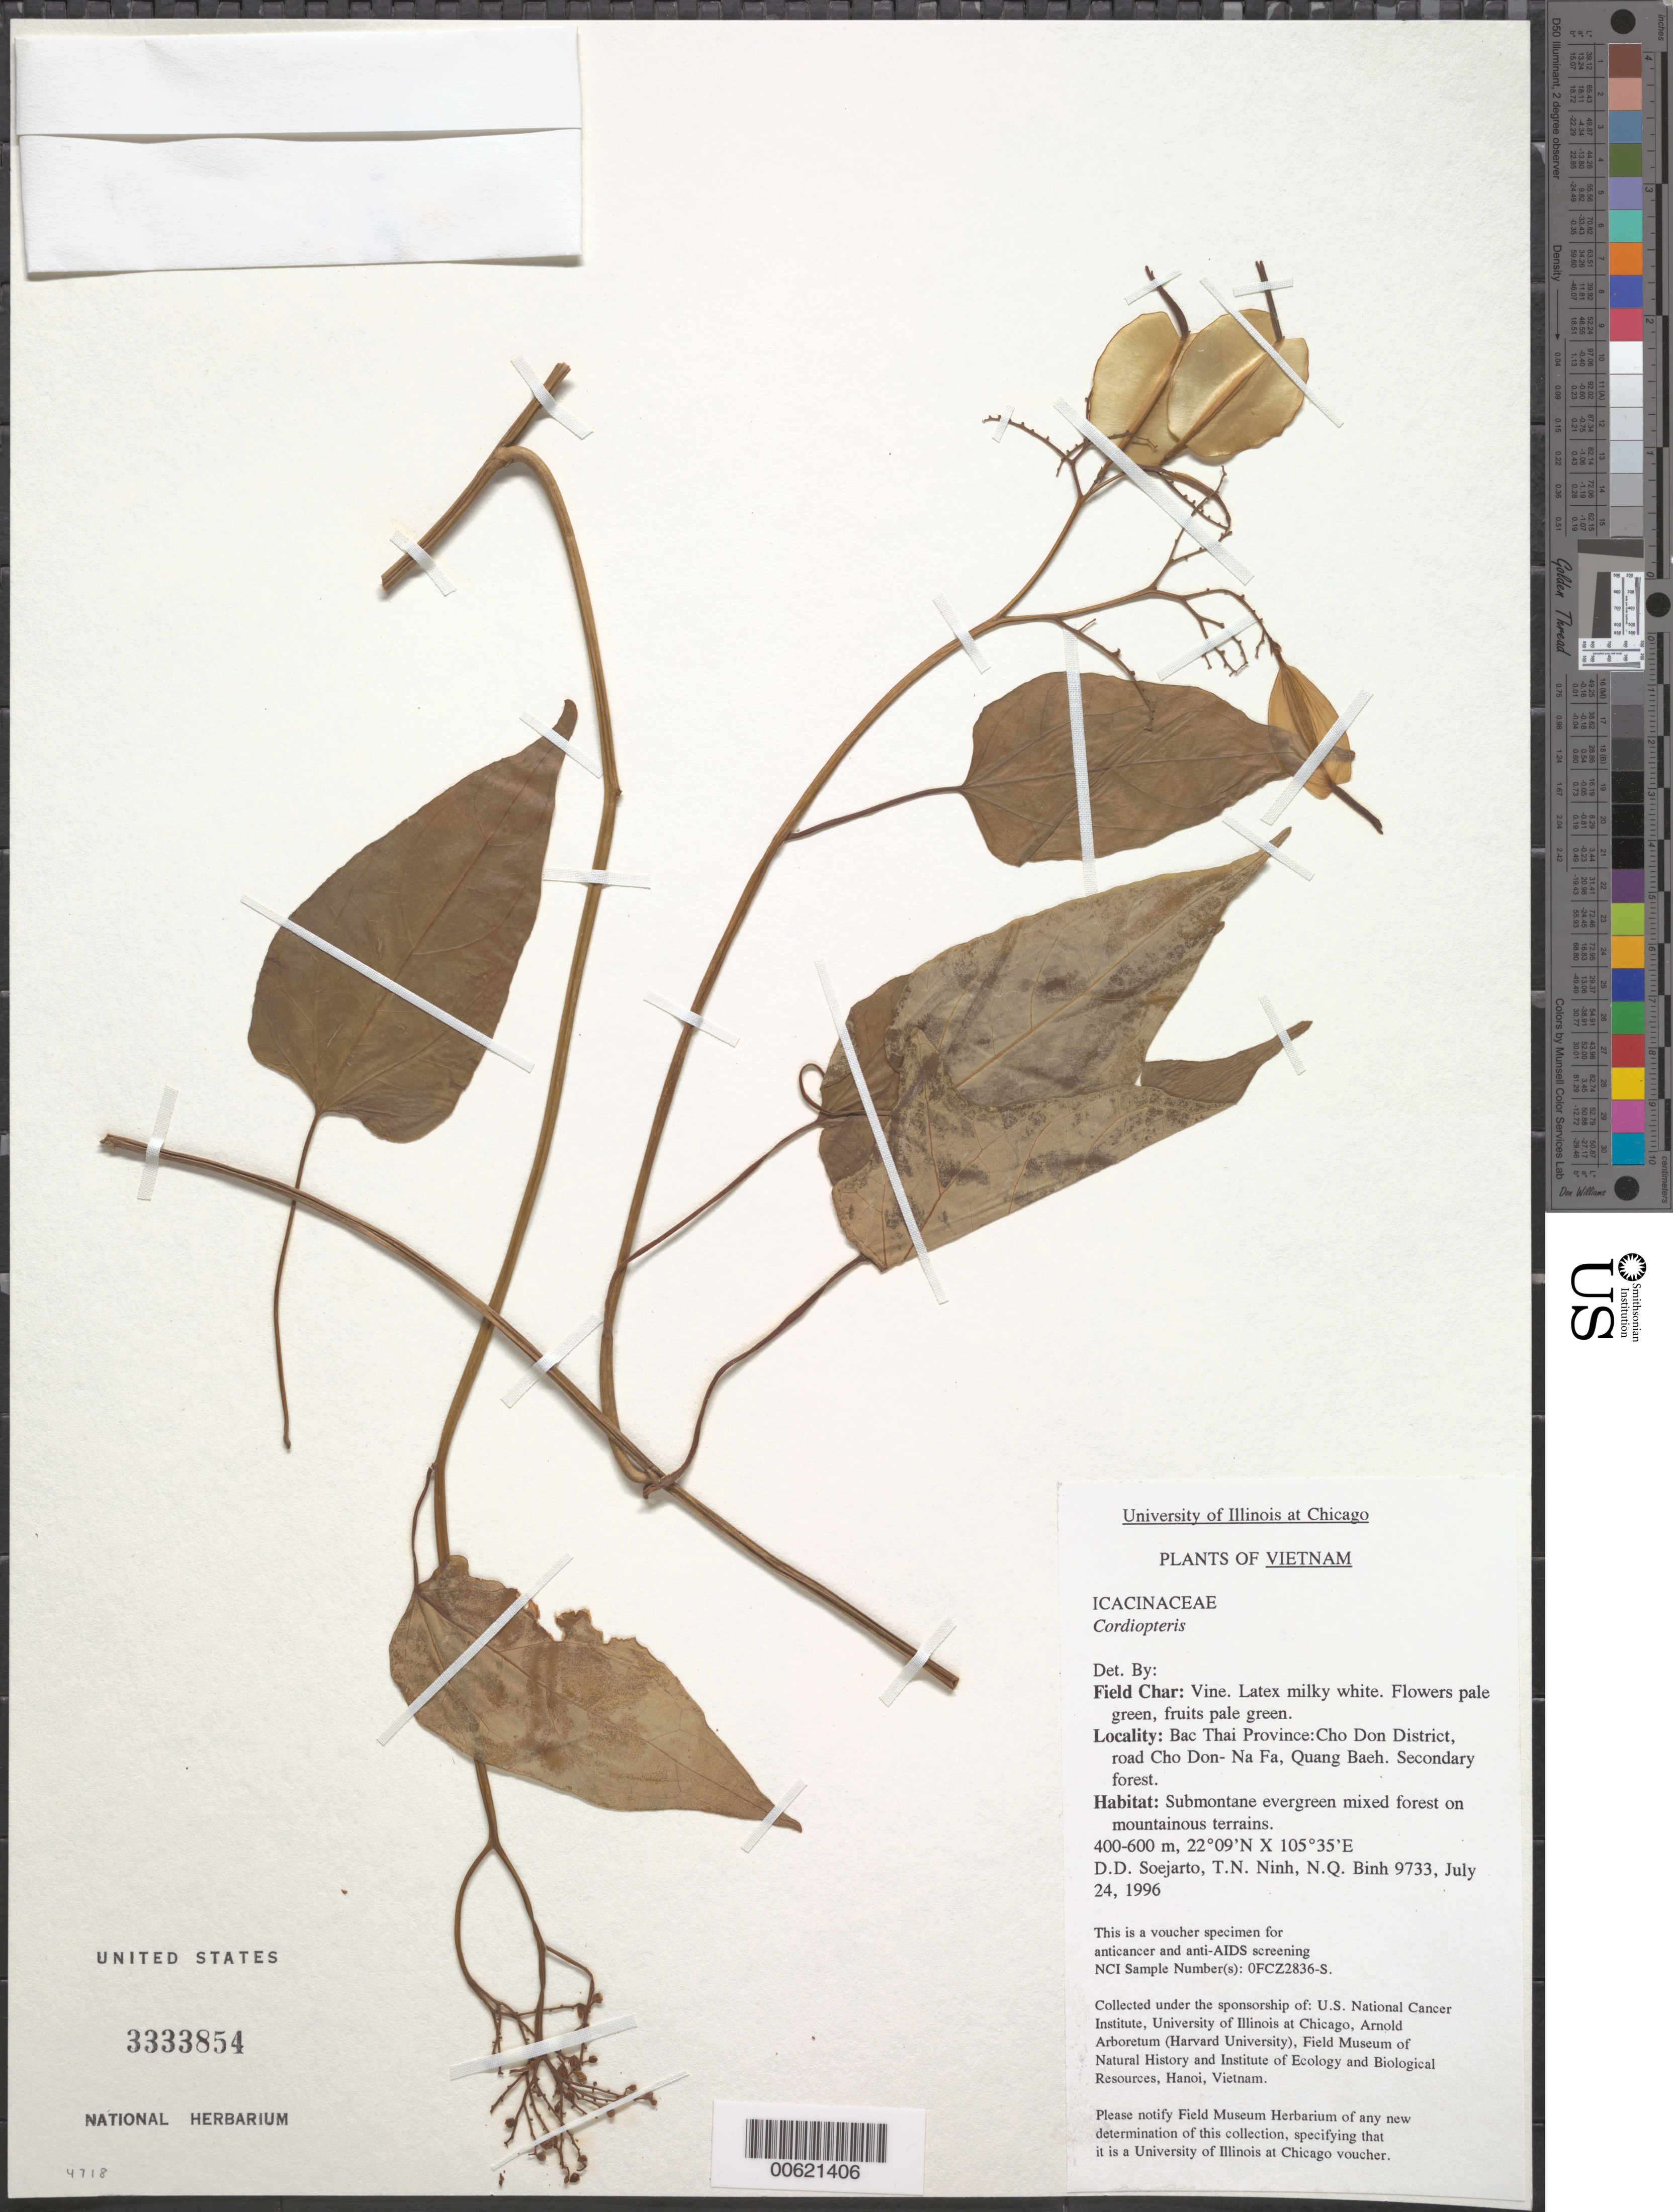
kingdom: Plantae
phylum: Tracheophyta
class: Magnoliopsida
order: Cardiopteridales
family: Cardiopteridaceae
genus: Cardiopteris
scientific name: Cardiopteris sp.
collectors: T. N. Ninh & N. Binh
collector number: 9733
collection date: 1996-07-24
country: Vietnam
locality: Bac Thai Province: Cho Don District, road Cho Don- Na Fa, Quang Baeh.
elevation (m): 400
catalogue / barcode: US 3333854